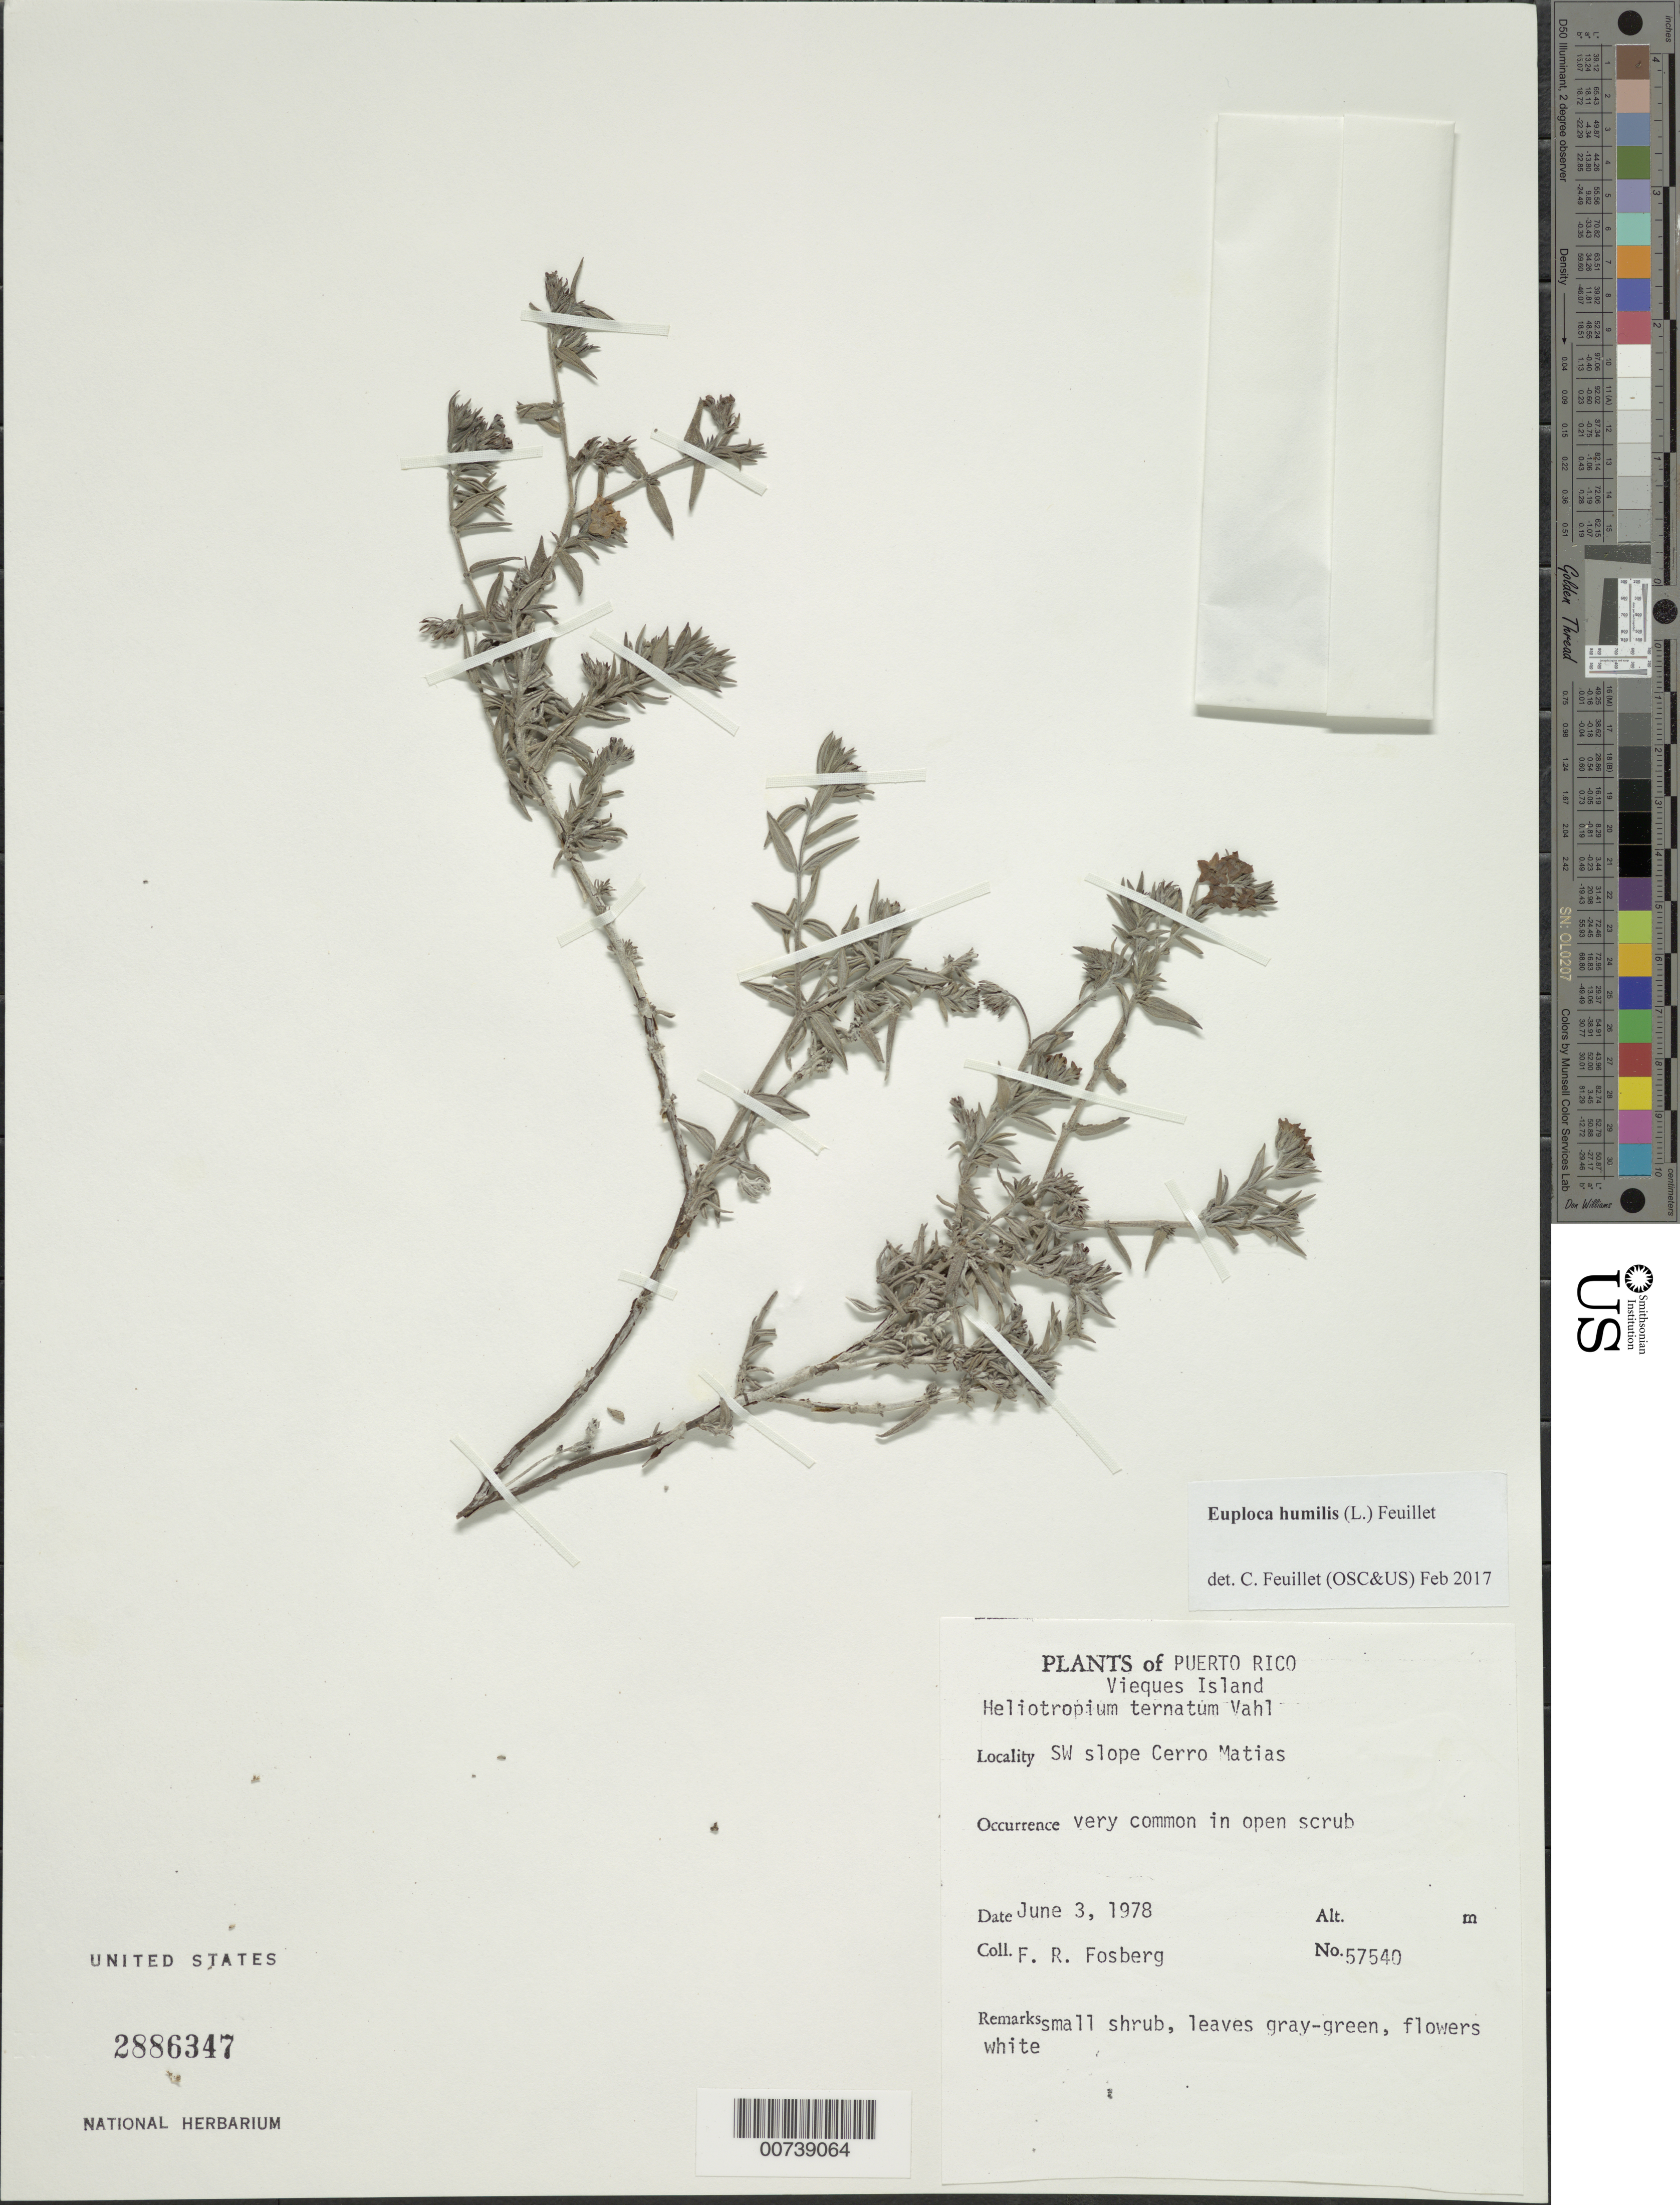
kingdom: Plantae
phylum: Tracheophyta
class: Magnoliopsida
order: Boraginales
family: Heliotropiaceae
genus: Euploca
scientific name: Euploca humilis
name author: (L.) Feuillet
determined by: Feuillet, C.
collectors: F. R. Fosberg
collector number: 57540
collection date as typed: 03 Jun 1978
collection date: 1978-06-03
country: Puerto Rico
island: Vieques I.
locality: SW slope Cerro Matias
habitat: Very common in open scrub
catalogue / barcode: US 2886347